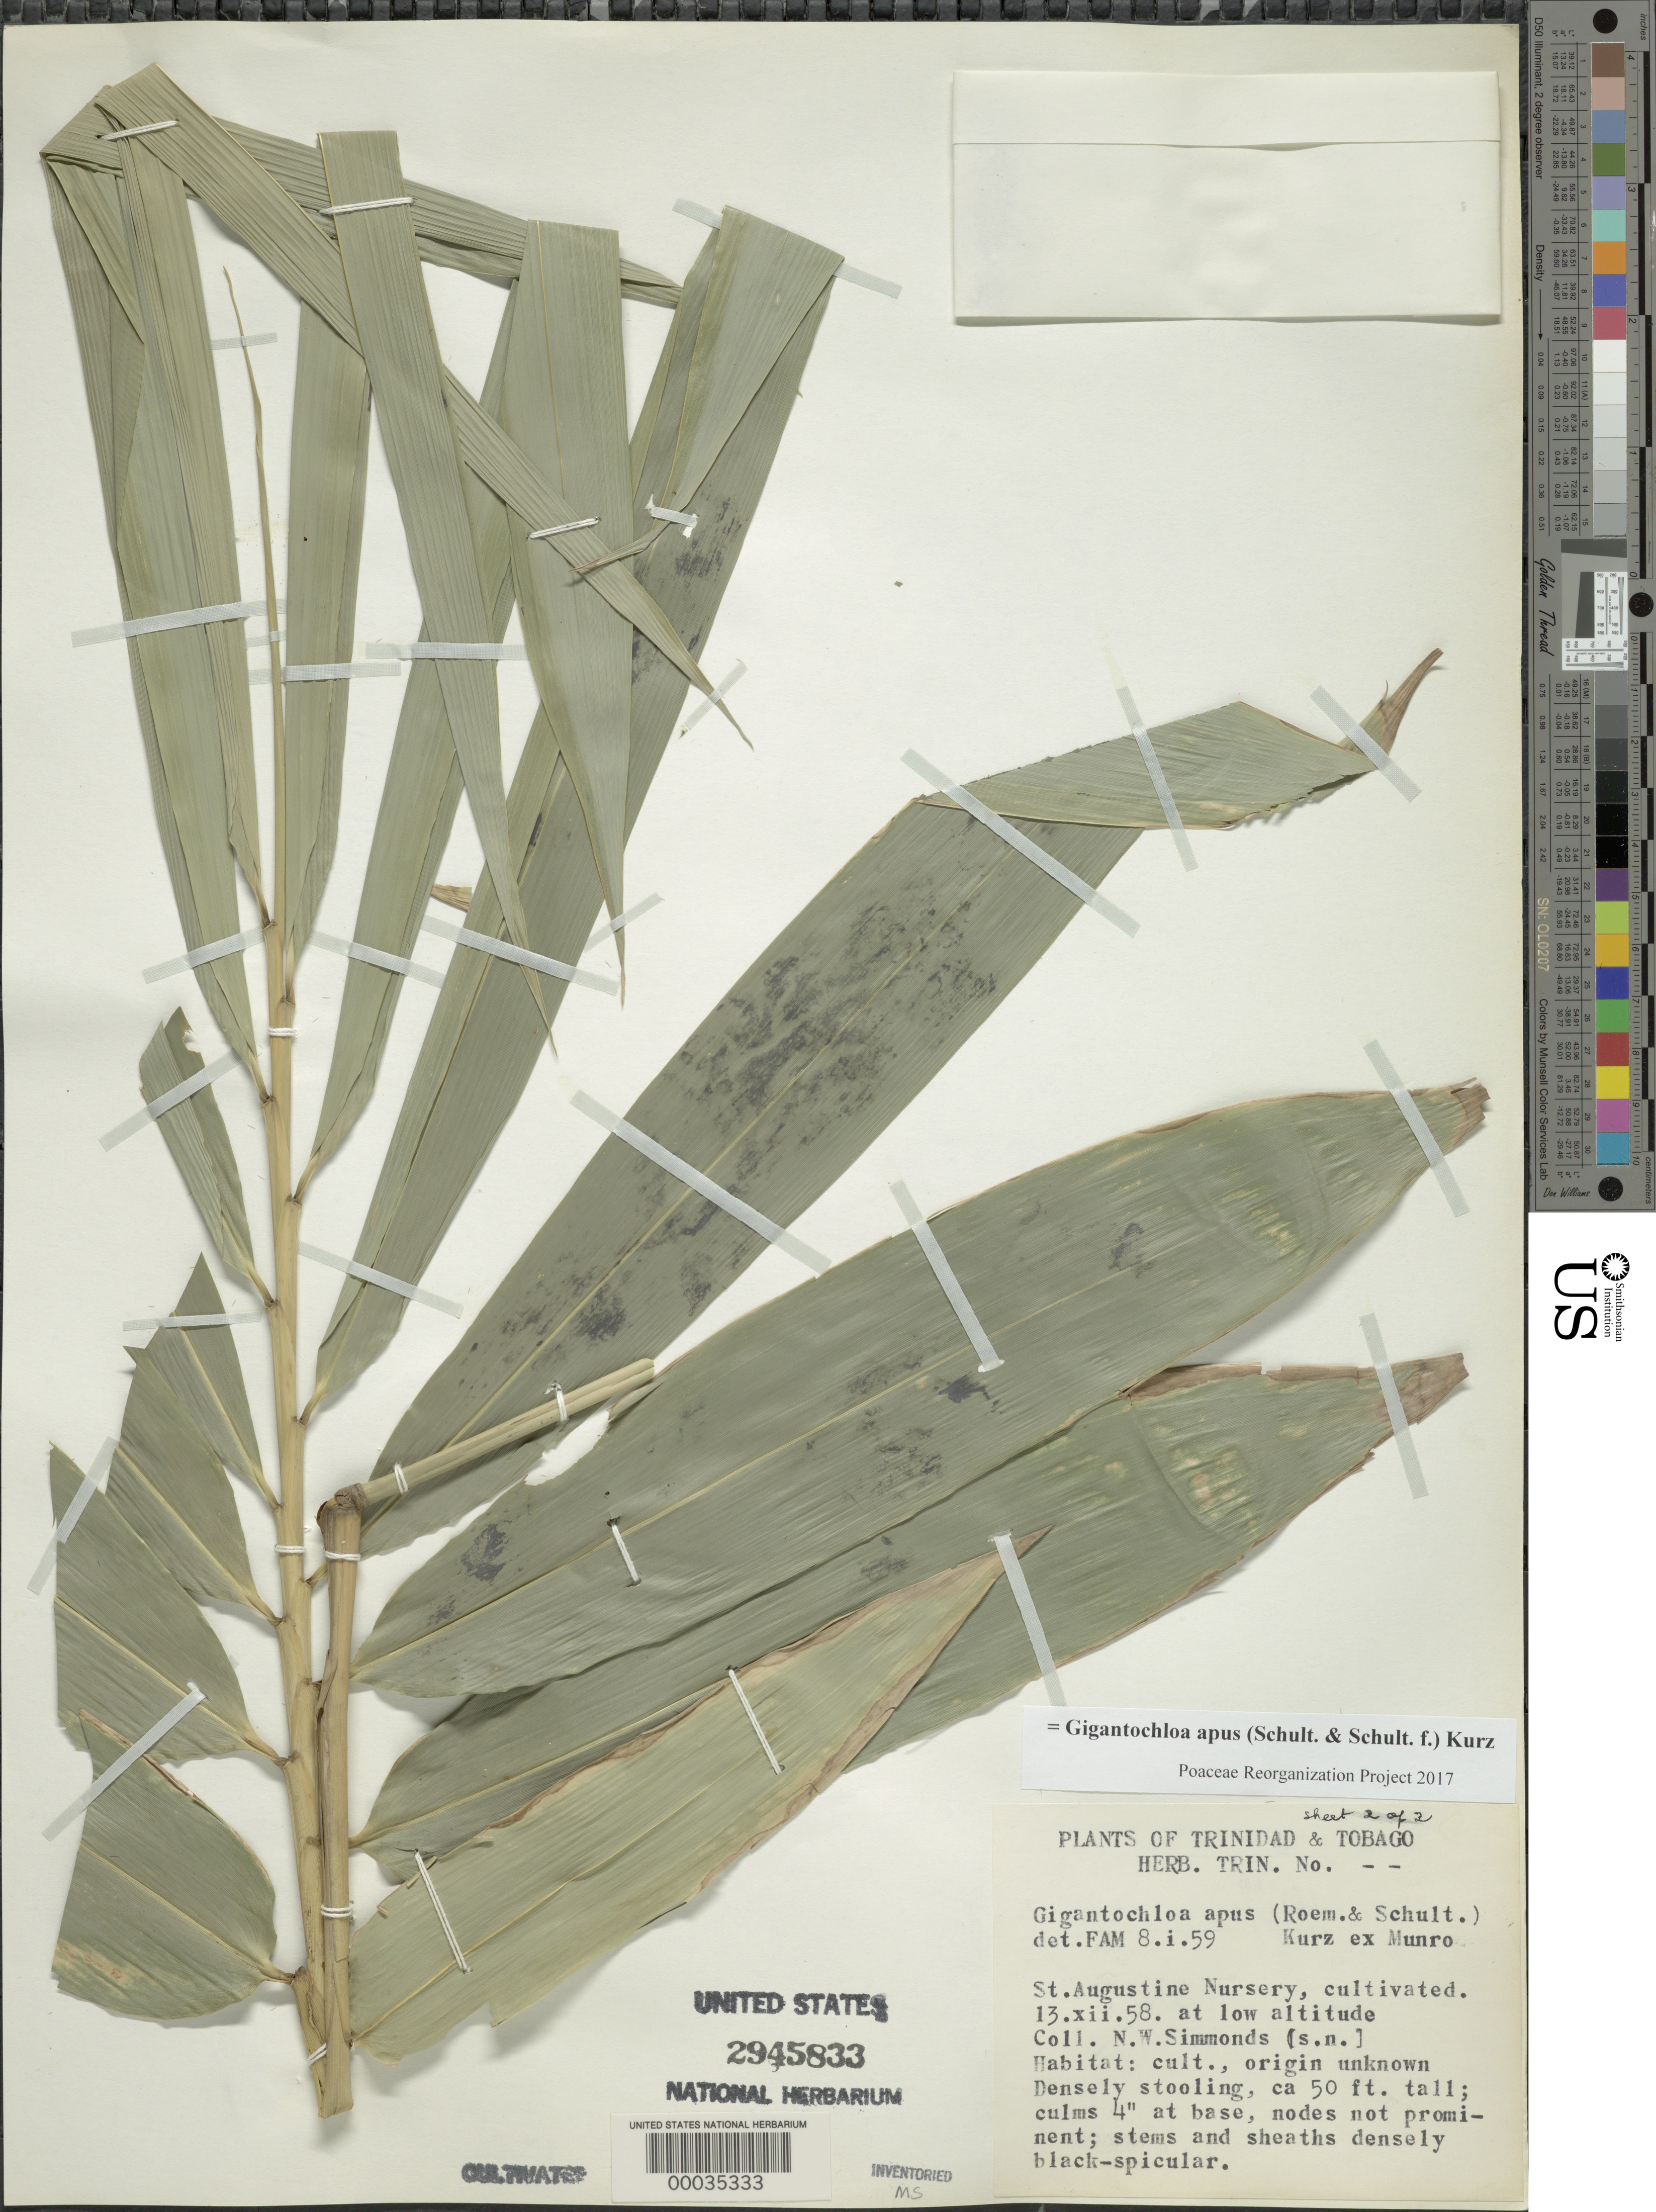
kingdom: Plantae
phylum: Tracheophyta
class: Liliopsida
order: Poales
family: Poaceae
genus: Gigantochloa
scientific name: Gigantochloa apus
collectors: N. W. Simmonds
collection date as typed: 13 Dec 1958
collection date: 1958-12-13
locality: St. augustine nursery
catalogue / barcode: US 2945833